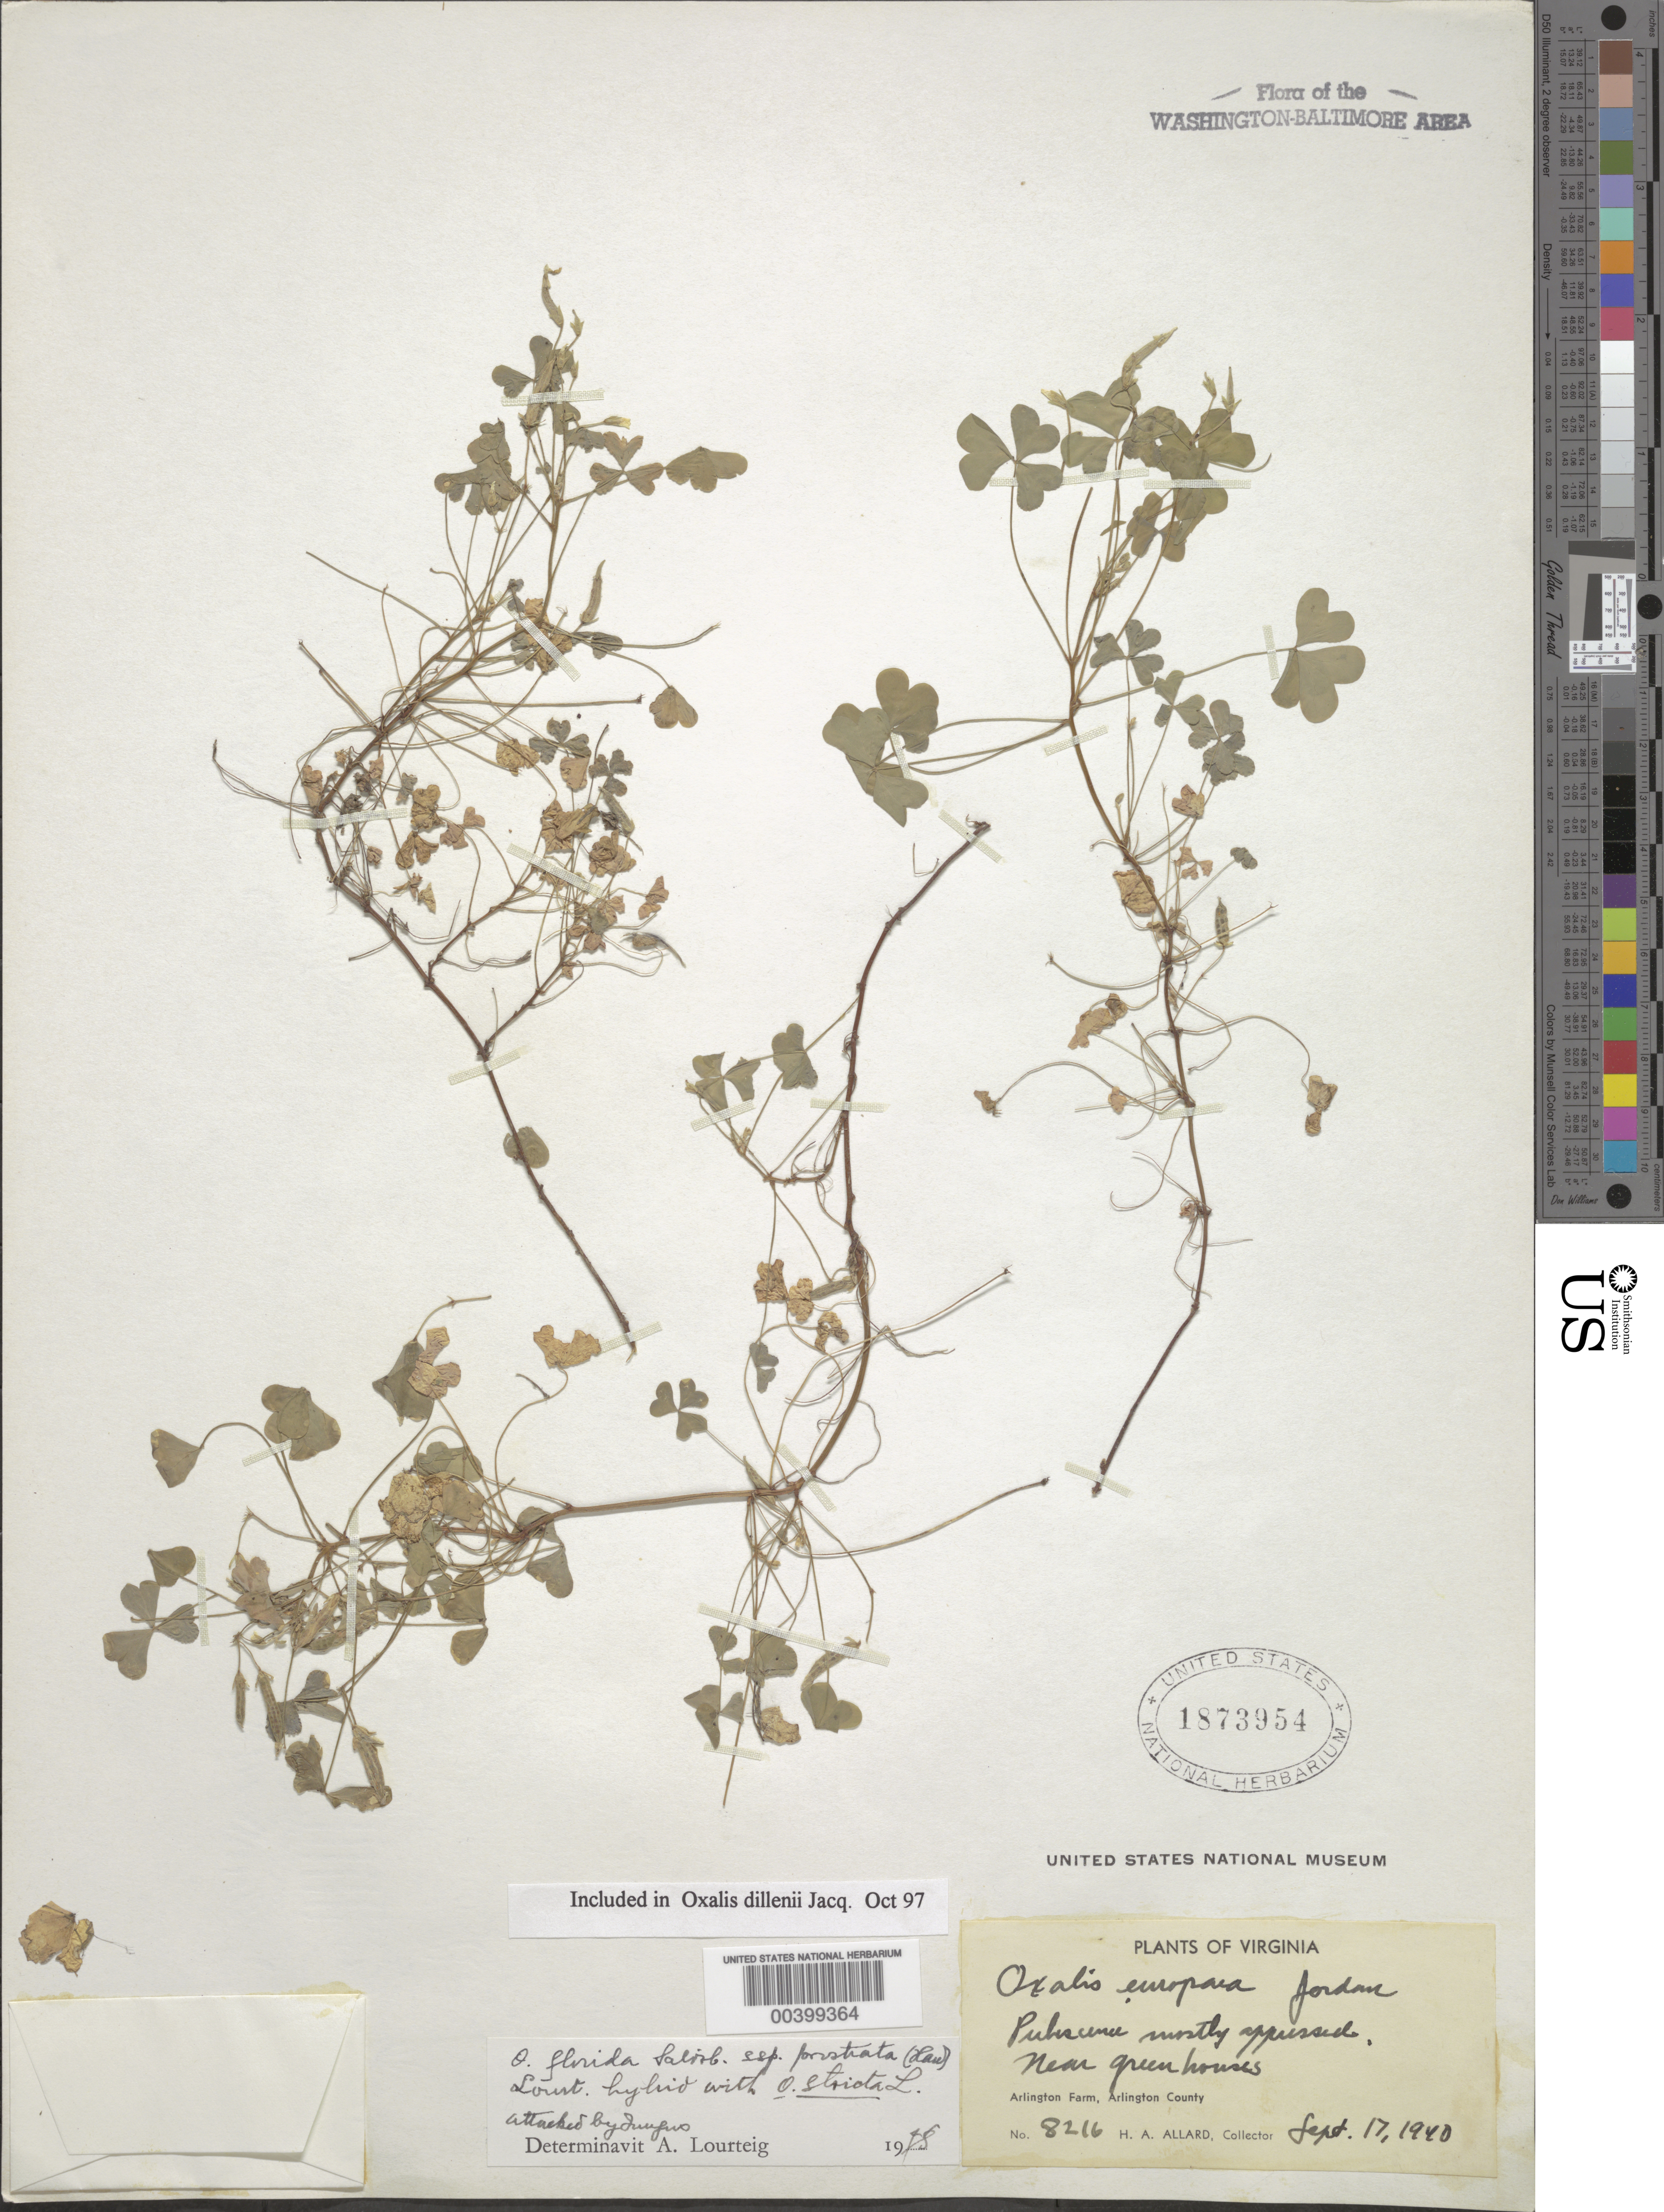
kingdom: Plantae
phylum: Tracheophyta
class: Magnoliopsida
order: Oxalidales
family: Oxalidaceae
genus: Oxalis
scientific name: Oxalis dillenii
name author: Jacq.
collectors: H. A. Allard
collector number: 8216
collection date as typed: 17 Sep 1940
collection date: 1940-09-17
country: United States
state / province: Virginia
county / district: Arlington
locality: Arlington Farm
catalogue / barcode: US 1873954